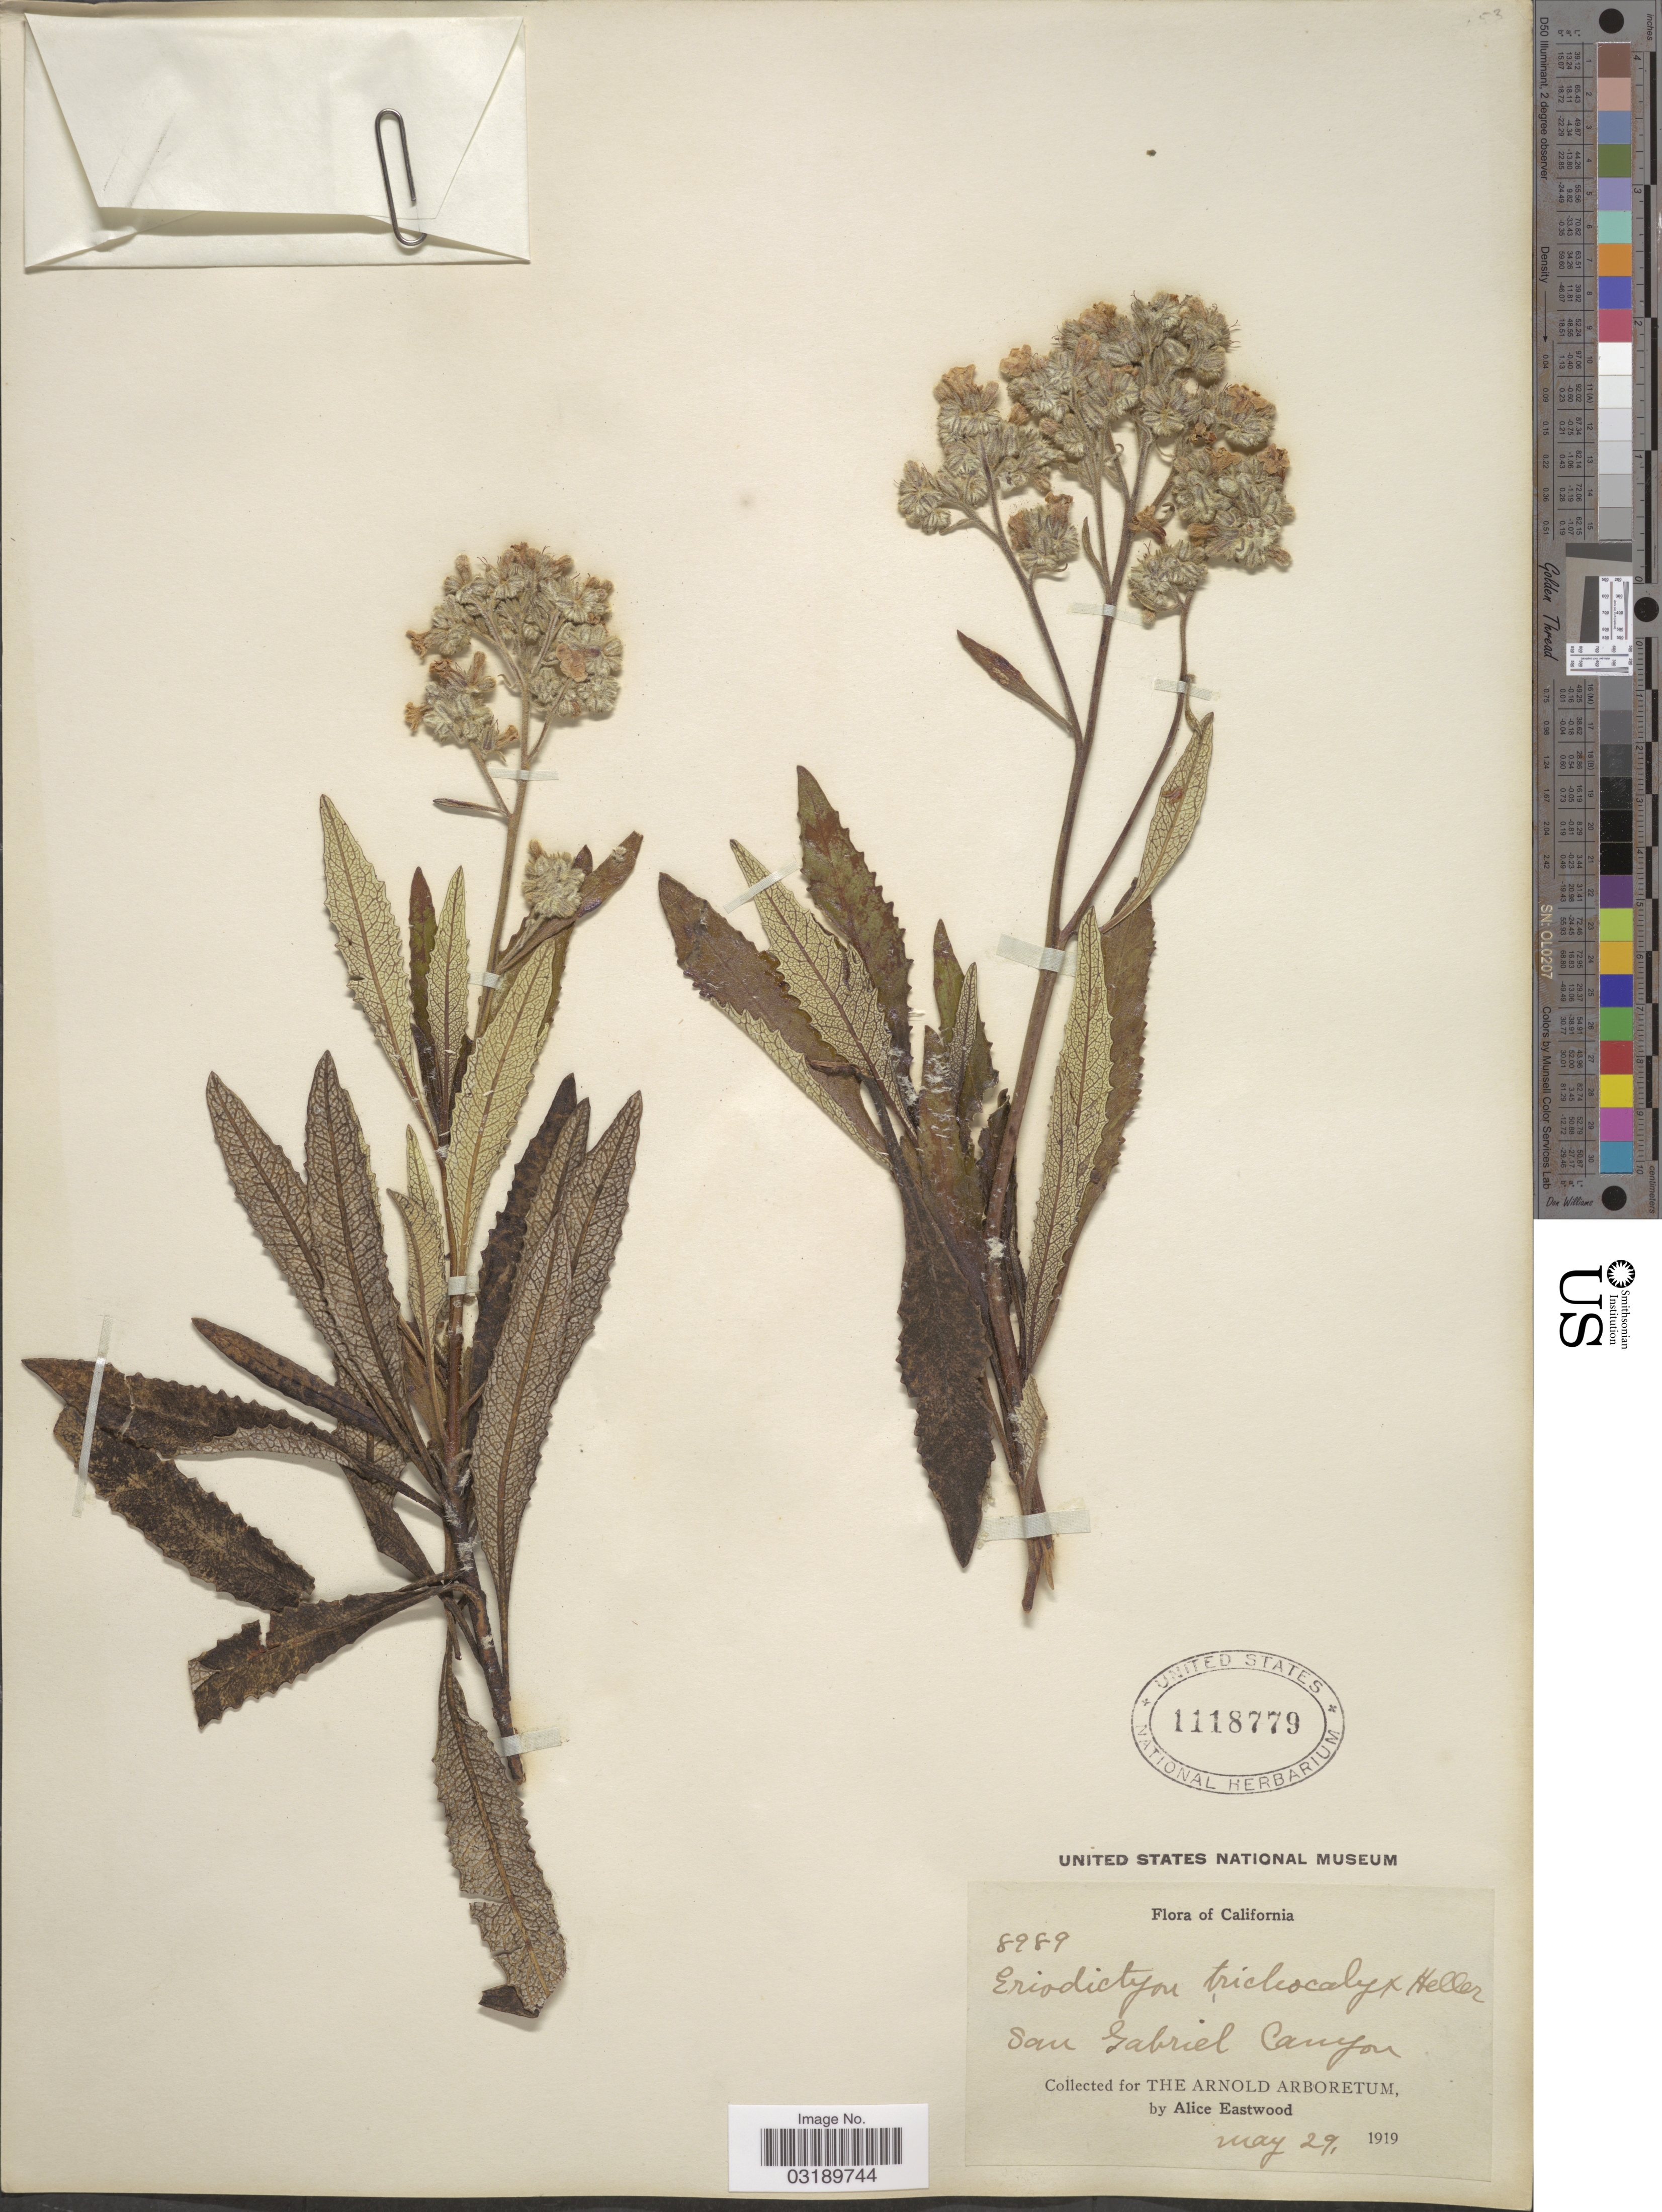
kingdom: Plantae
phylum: Tracheophyta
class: Magnoliopsida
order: Boraginales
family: Namaceae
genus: Eriodictyon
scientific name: Eriodictyon trichocalyx var. trichocalyx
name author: A. Heller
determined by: Rogers, Z. S.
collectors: A. Eastwood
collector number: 8989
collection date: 1919-05-29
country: United States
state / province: California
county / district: Los Angeles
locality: San Gabriel Canyon.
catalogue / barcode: US 1118779